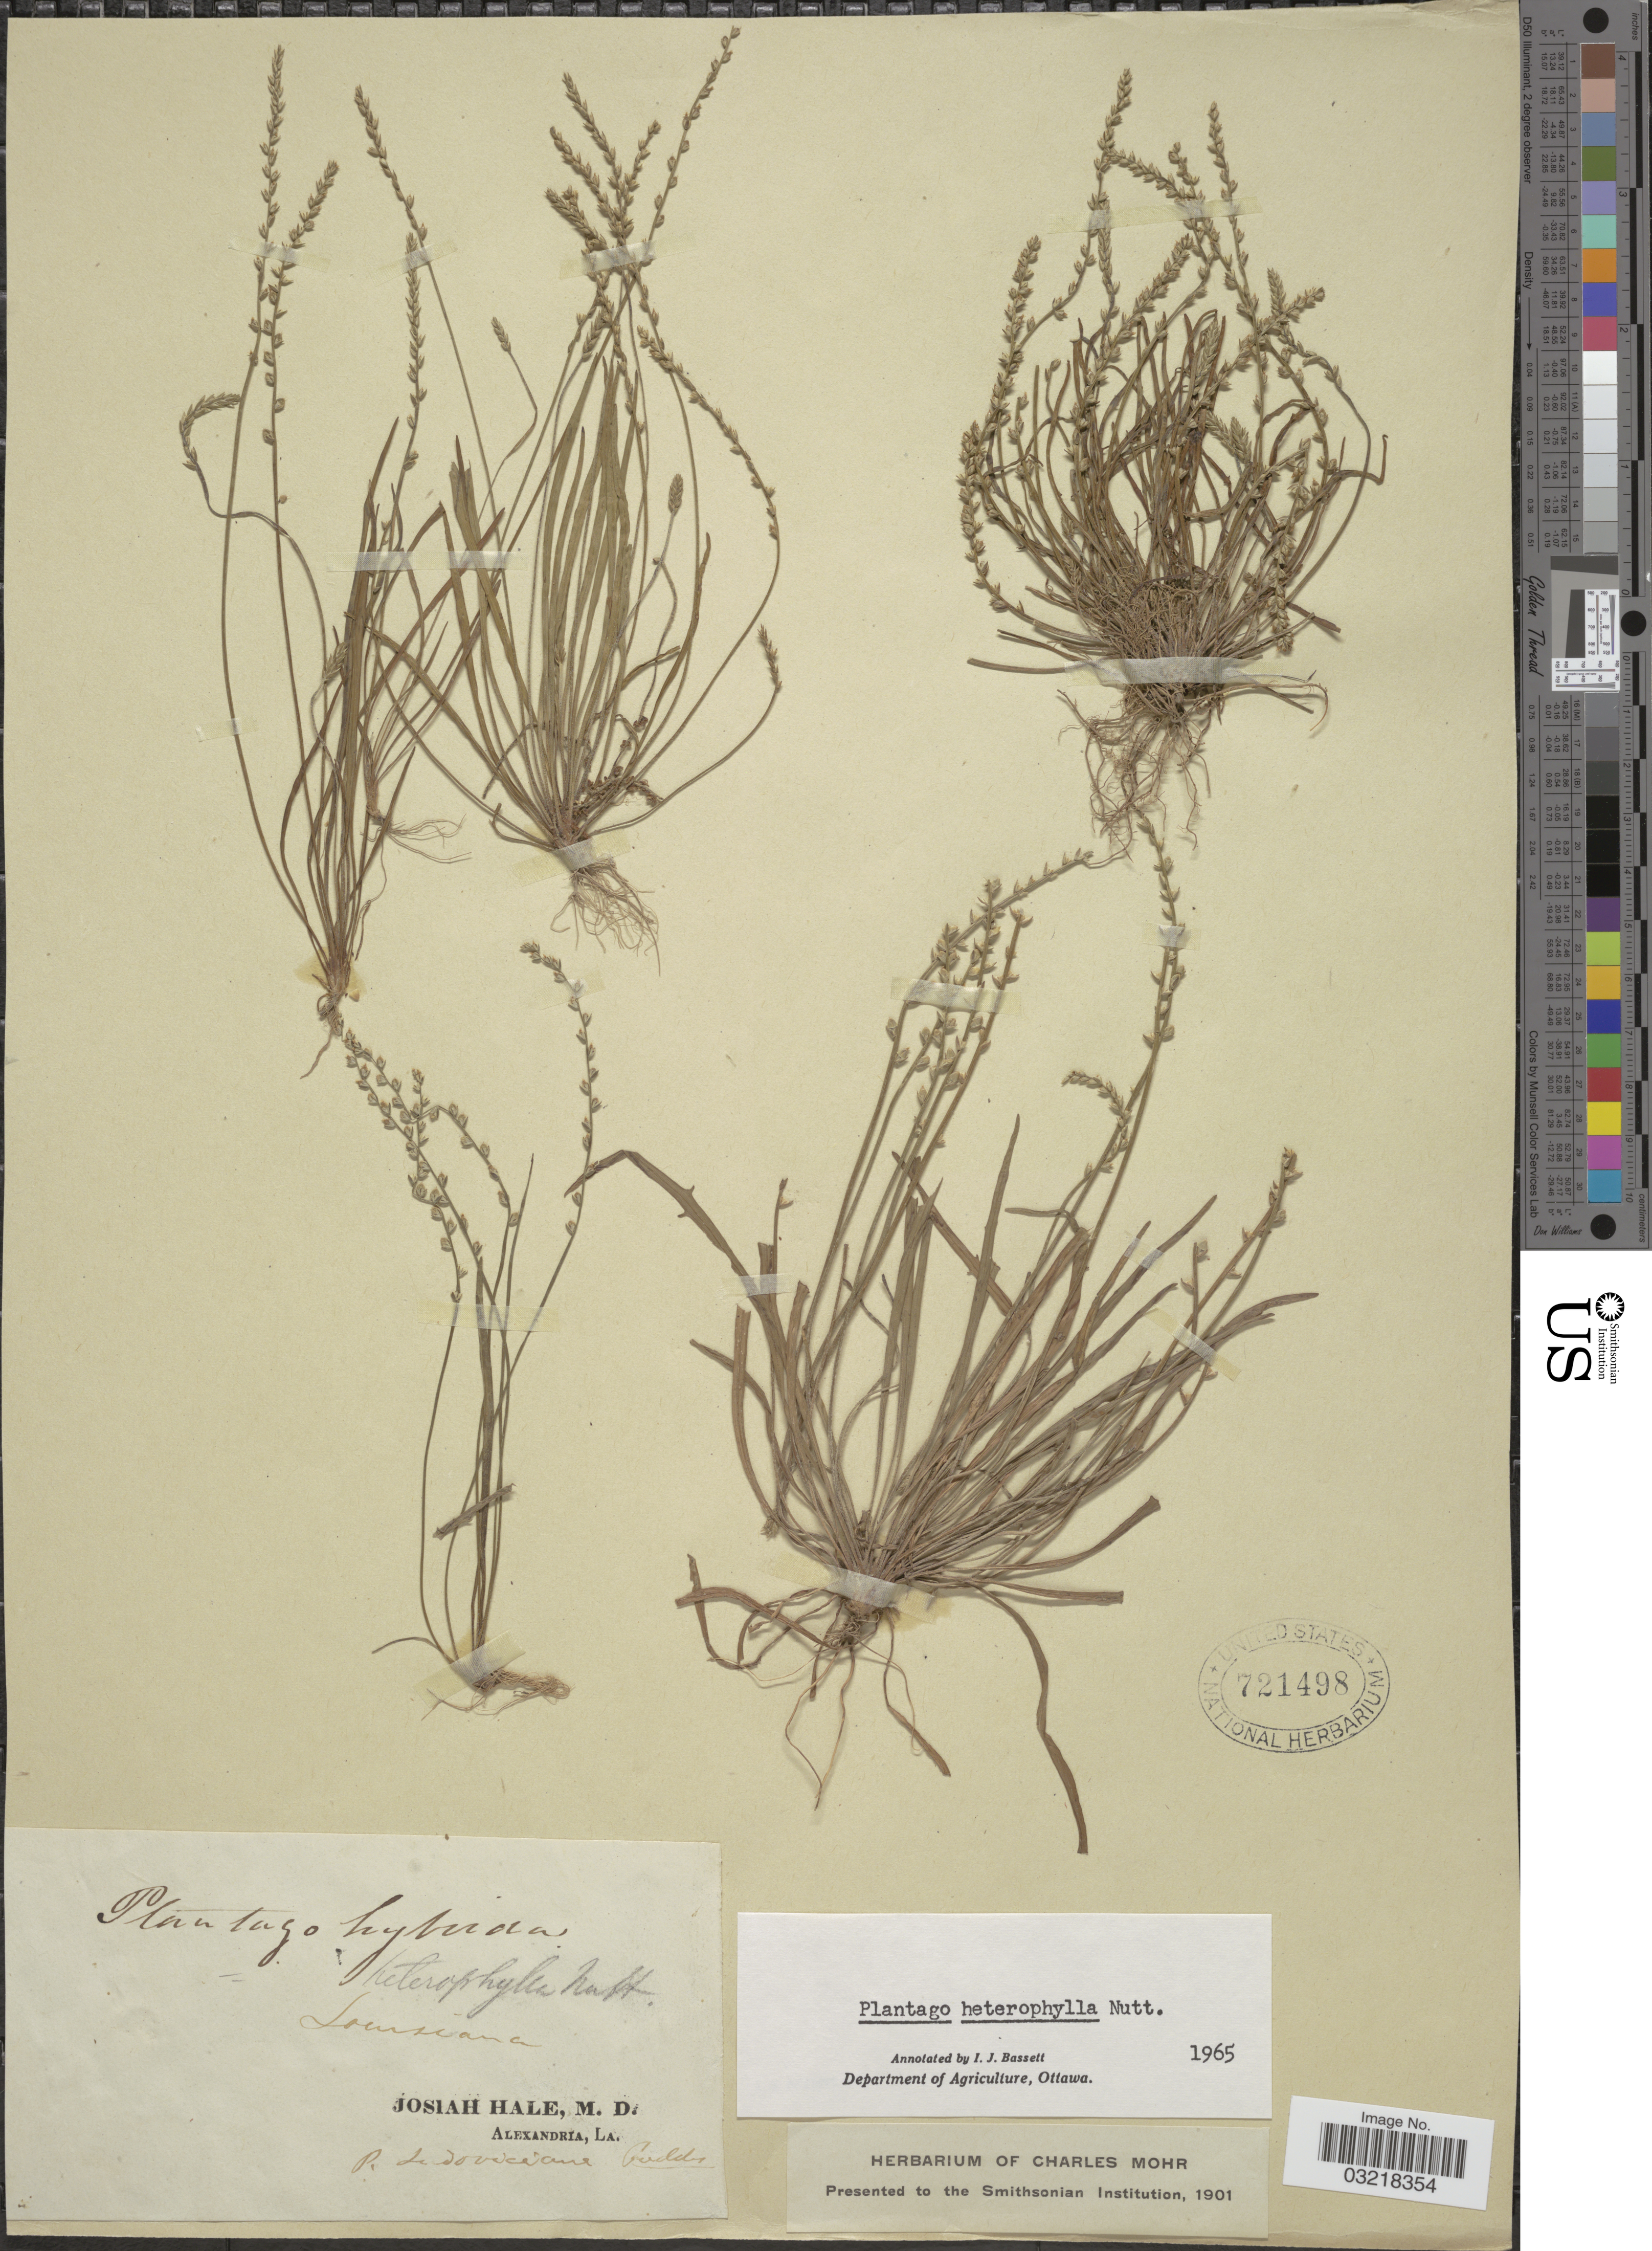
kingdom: Plantae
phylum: Tracheophyta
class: Magnoliopsida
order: Lamiales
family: Plantaginaceae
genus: Plantago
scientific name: Plantago heterophylla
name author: Nutt.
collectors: J. Hale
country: United States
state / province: Louisiana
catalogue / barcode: US 721498